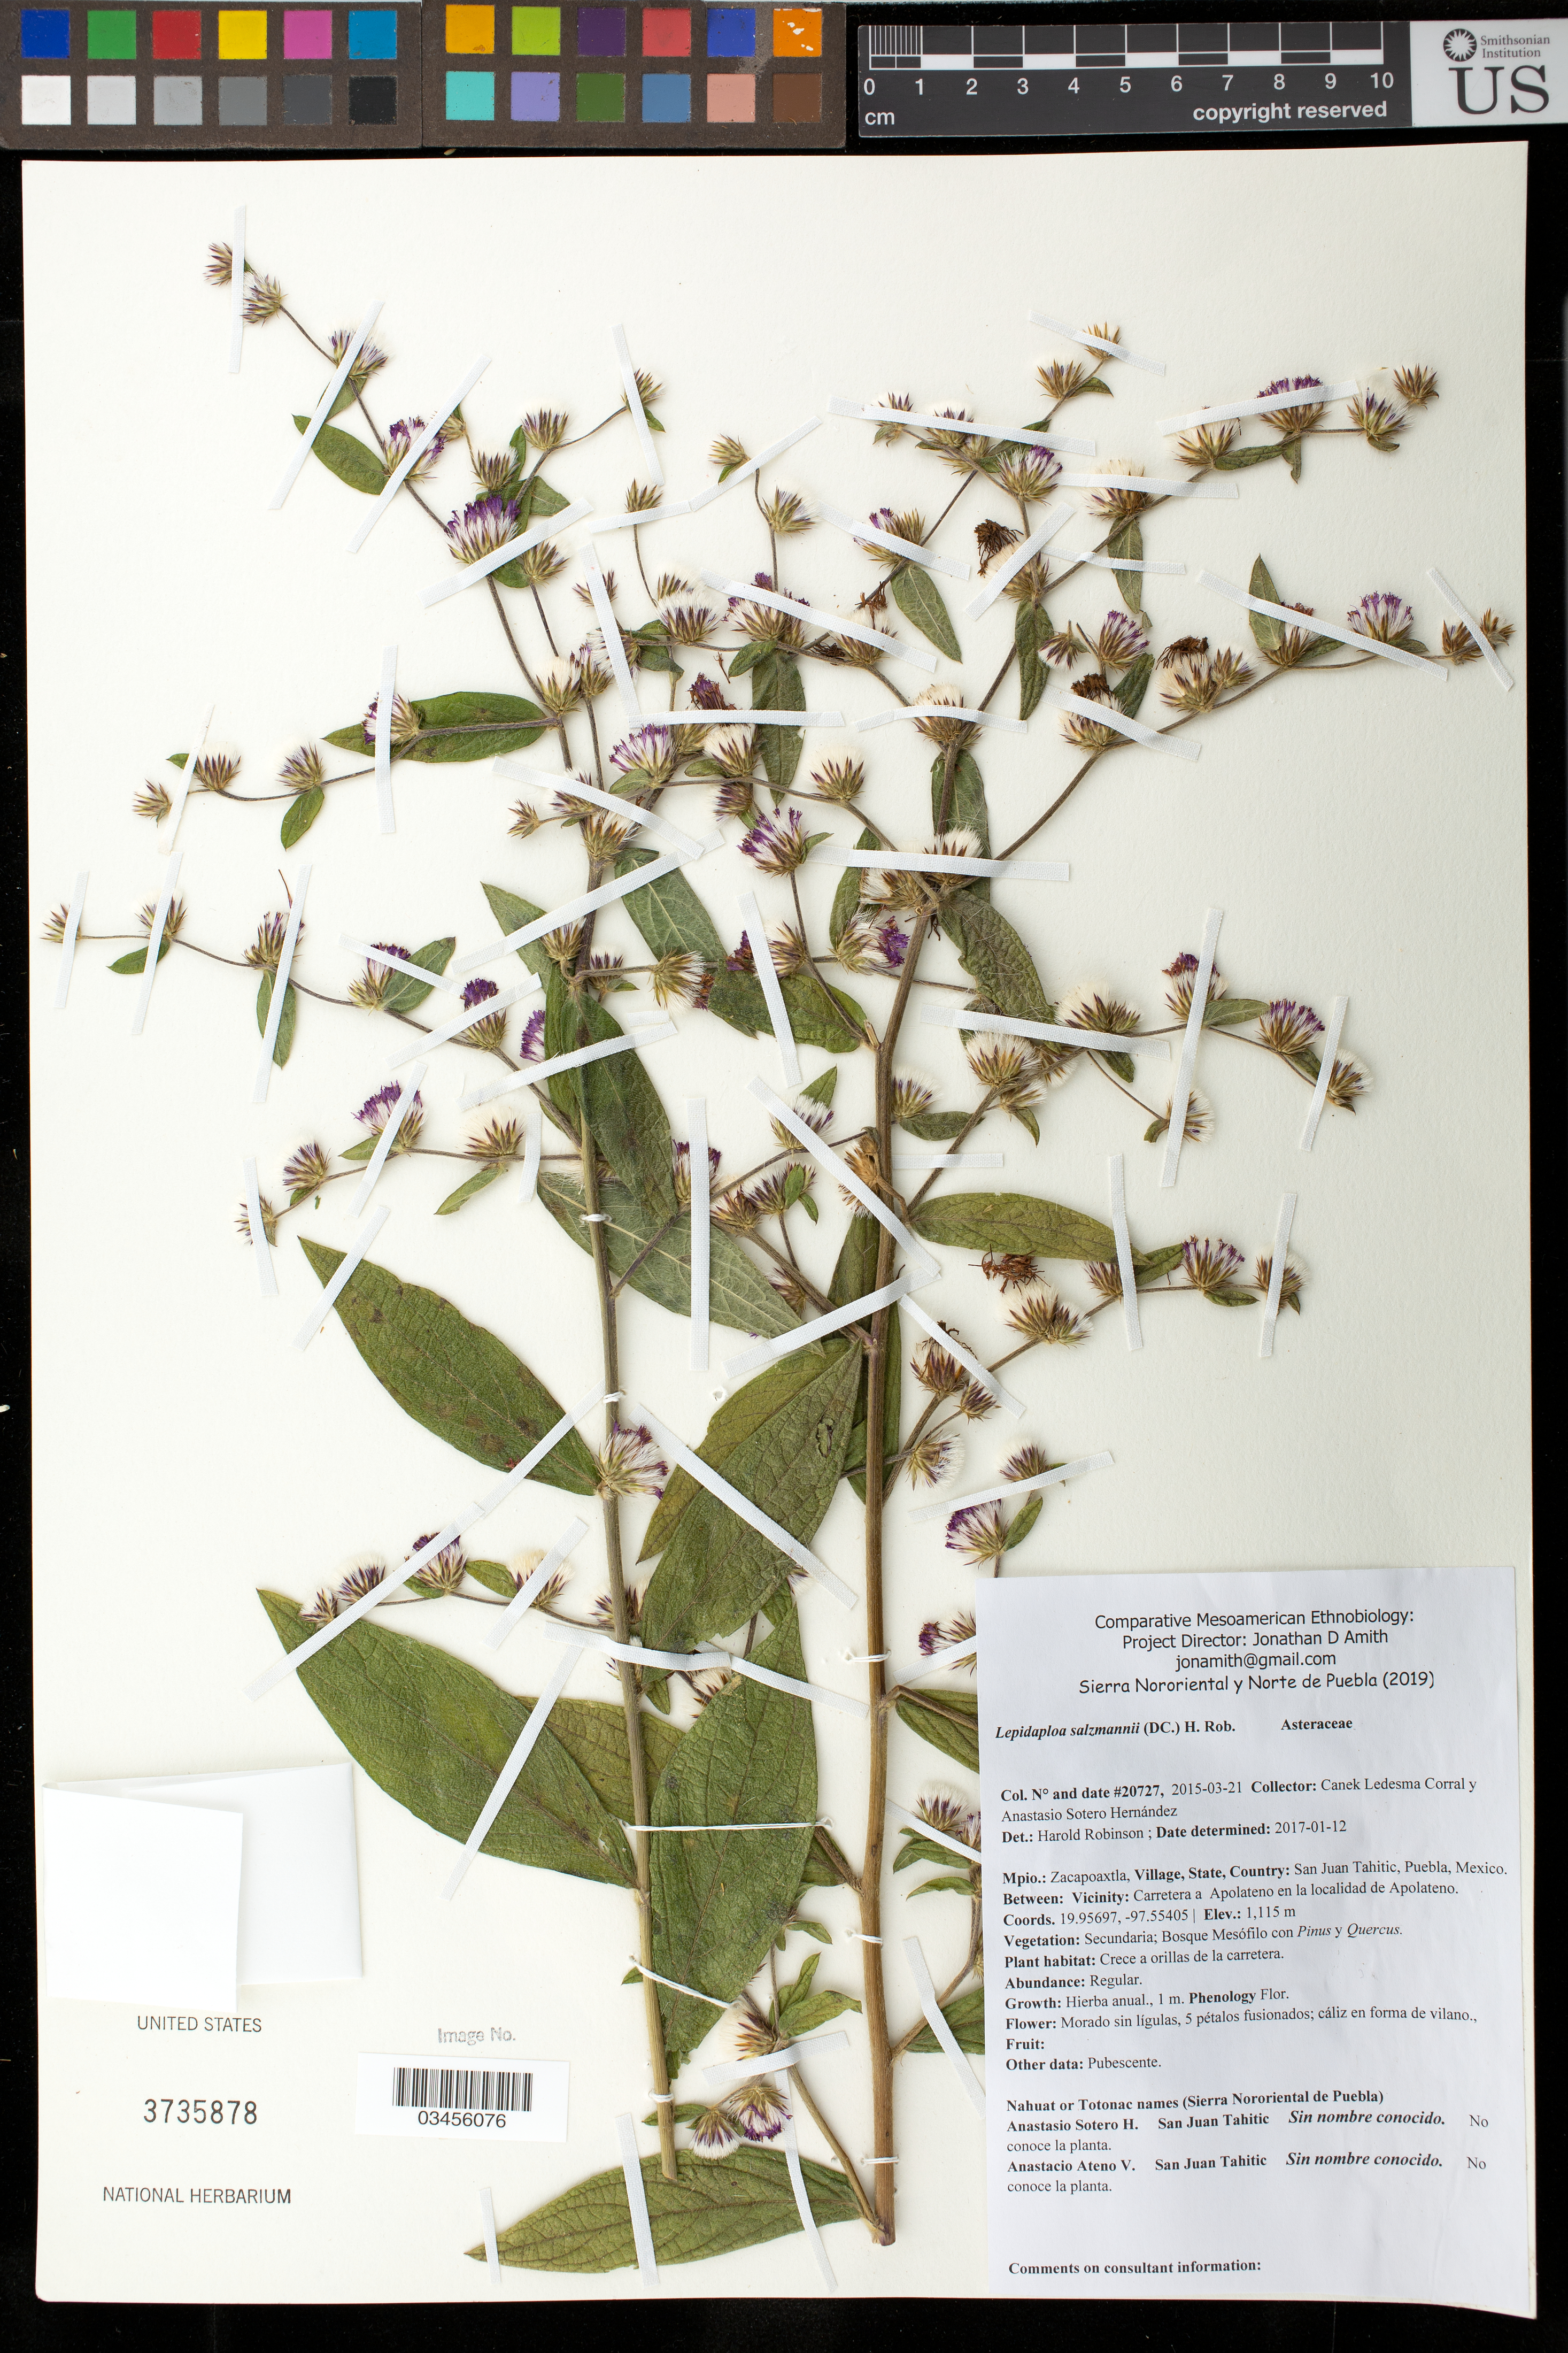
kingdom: Plantae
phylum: Tracheophyta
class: Magnoliopsida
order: Asterales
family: Asteraceae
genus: Lepidaploa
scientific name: Lepidaploa salzmannii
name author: (DC.) H. Rob.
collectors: Canek Ledesma C. & A. Sotero H.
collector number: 20727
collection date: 2015-03-21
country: México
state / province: Puebla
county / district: Zacapoaxtla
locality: PUEBLO: San Juan Tahitic; LOCALIDAD EXACTA: Carretera a Apolateno en la localidad de Apolateno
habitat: Bosque mesófilo con Pinus y Quercus | Crece a orillas de la carretera.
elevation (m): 1115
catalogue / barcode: US 3735878